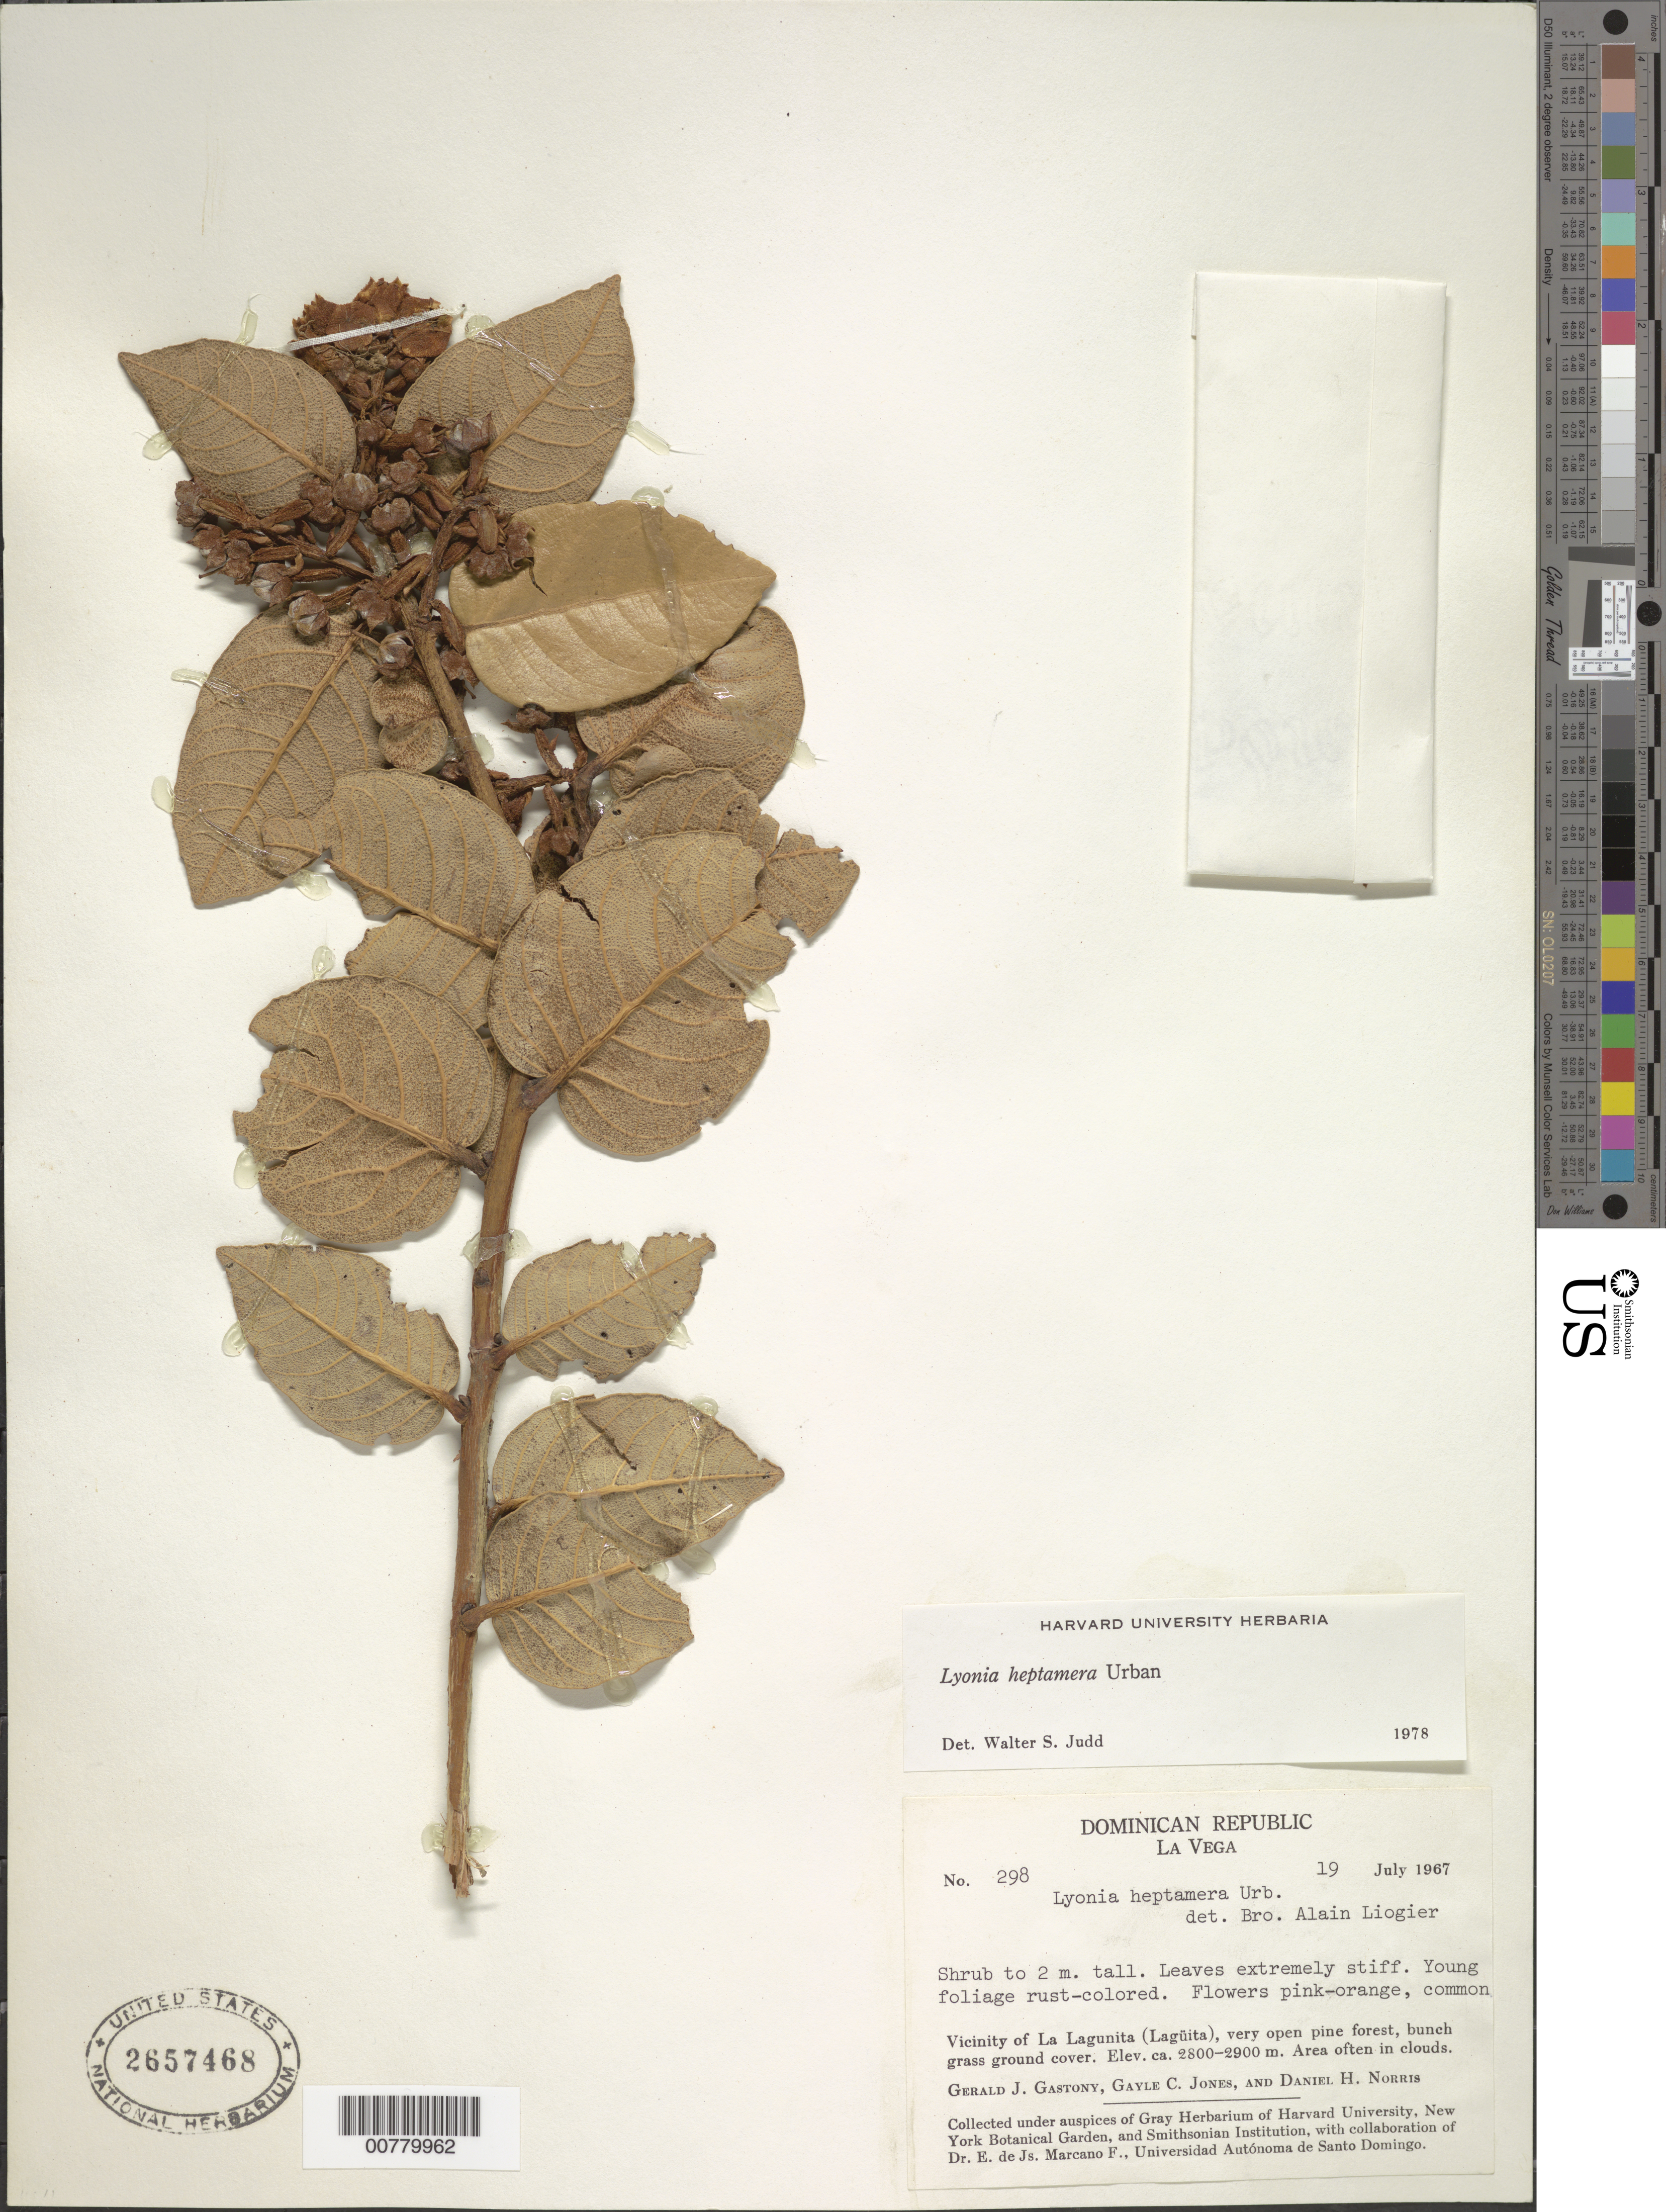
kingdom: Plantae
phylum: Tracheophyta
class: Magnoliopsida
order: Ericales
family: Ericaceae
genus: Lyonia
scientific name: Lyonia heptamera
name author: Urb.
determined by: Judd, Walter S.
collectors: G. Gastony, G. C. Jones & D. H. Norris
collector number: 298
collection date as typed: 19 Jul 1967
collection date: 1967-07-19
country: Dominican Republic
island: Hispaniola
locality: Vicinity of La Lagunita (Lagüita).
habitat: Very open pine forest, bunch grass ground cover, area often in clouds.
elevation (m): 2800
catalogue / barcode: US 2657468